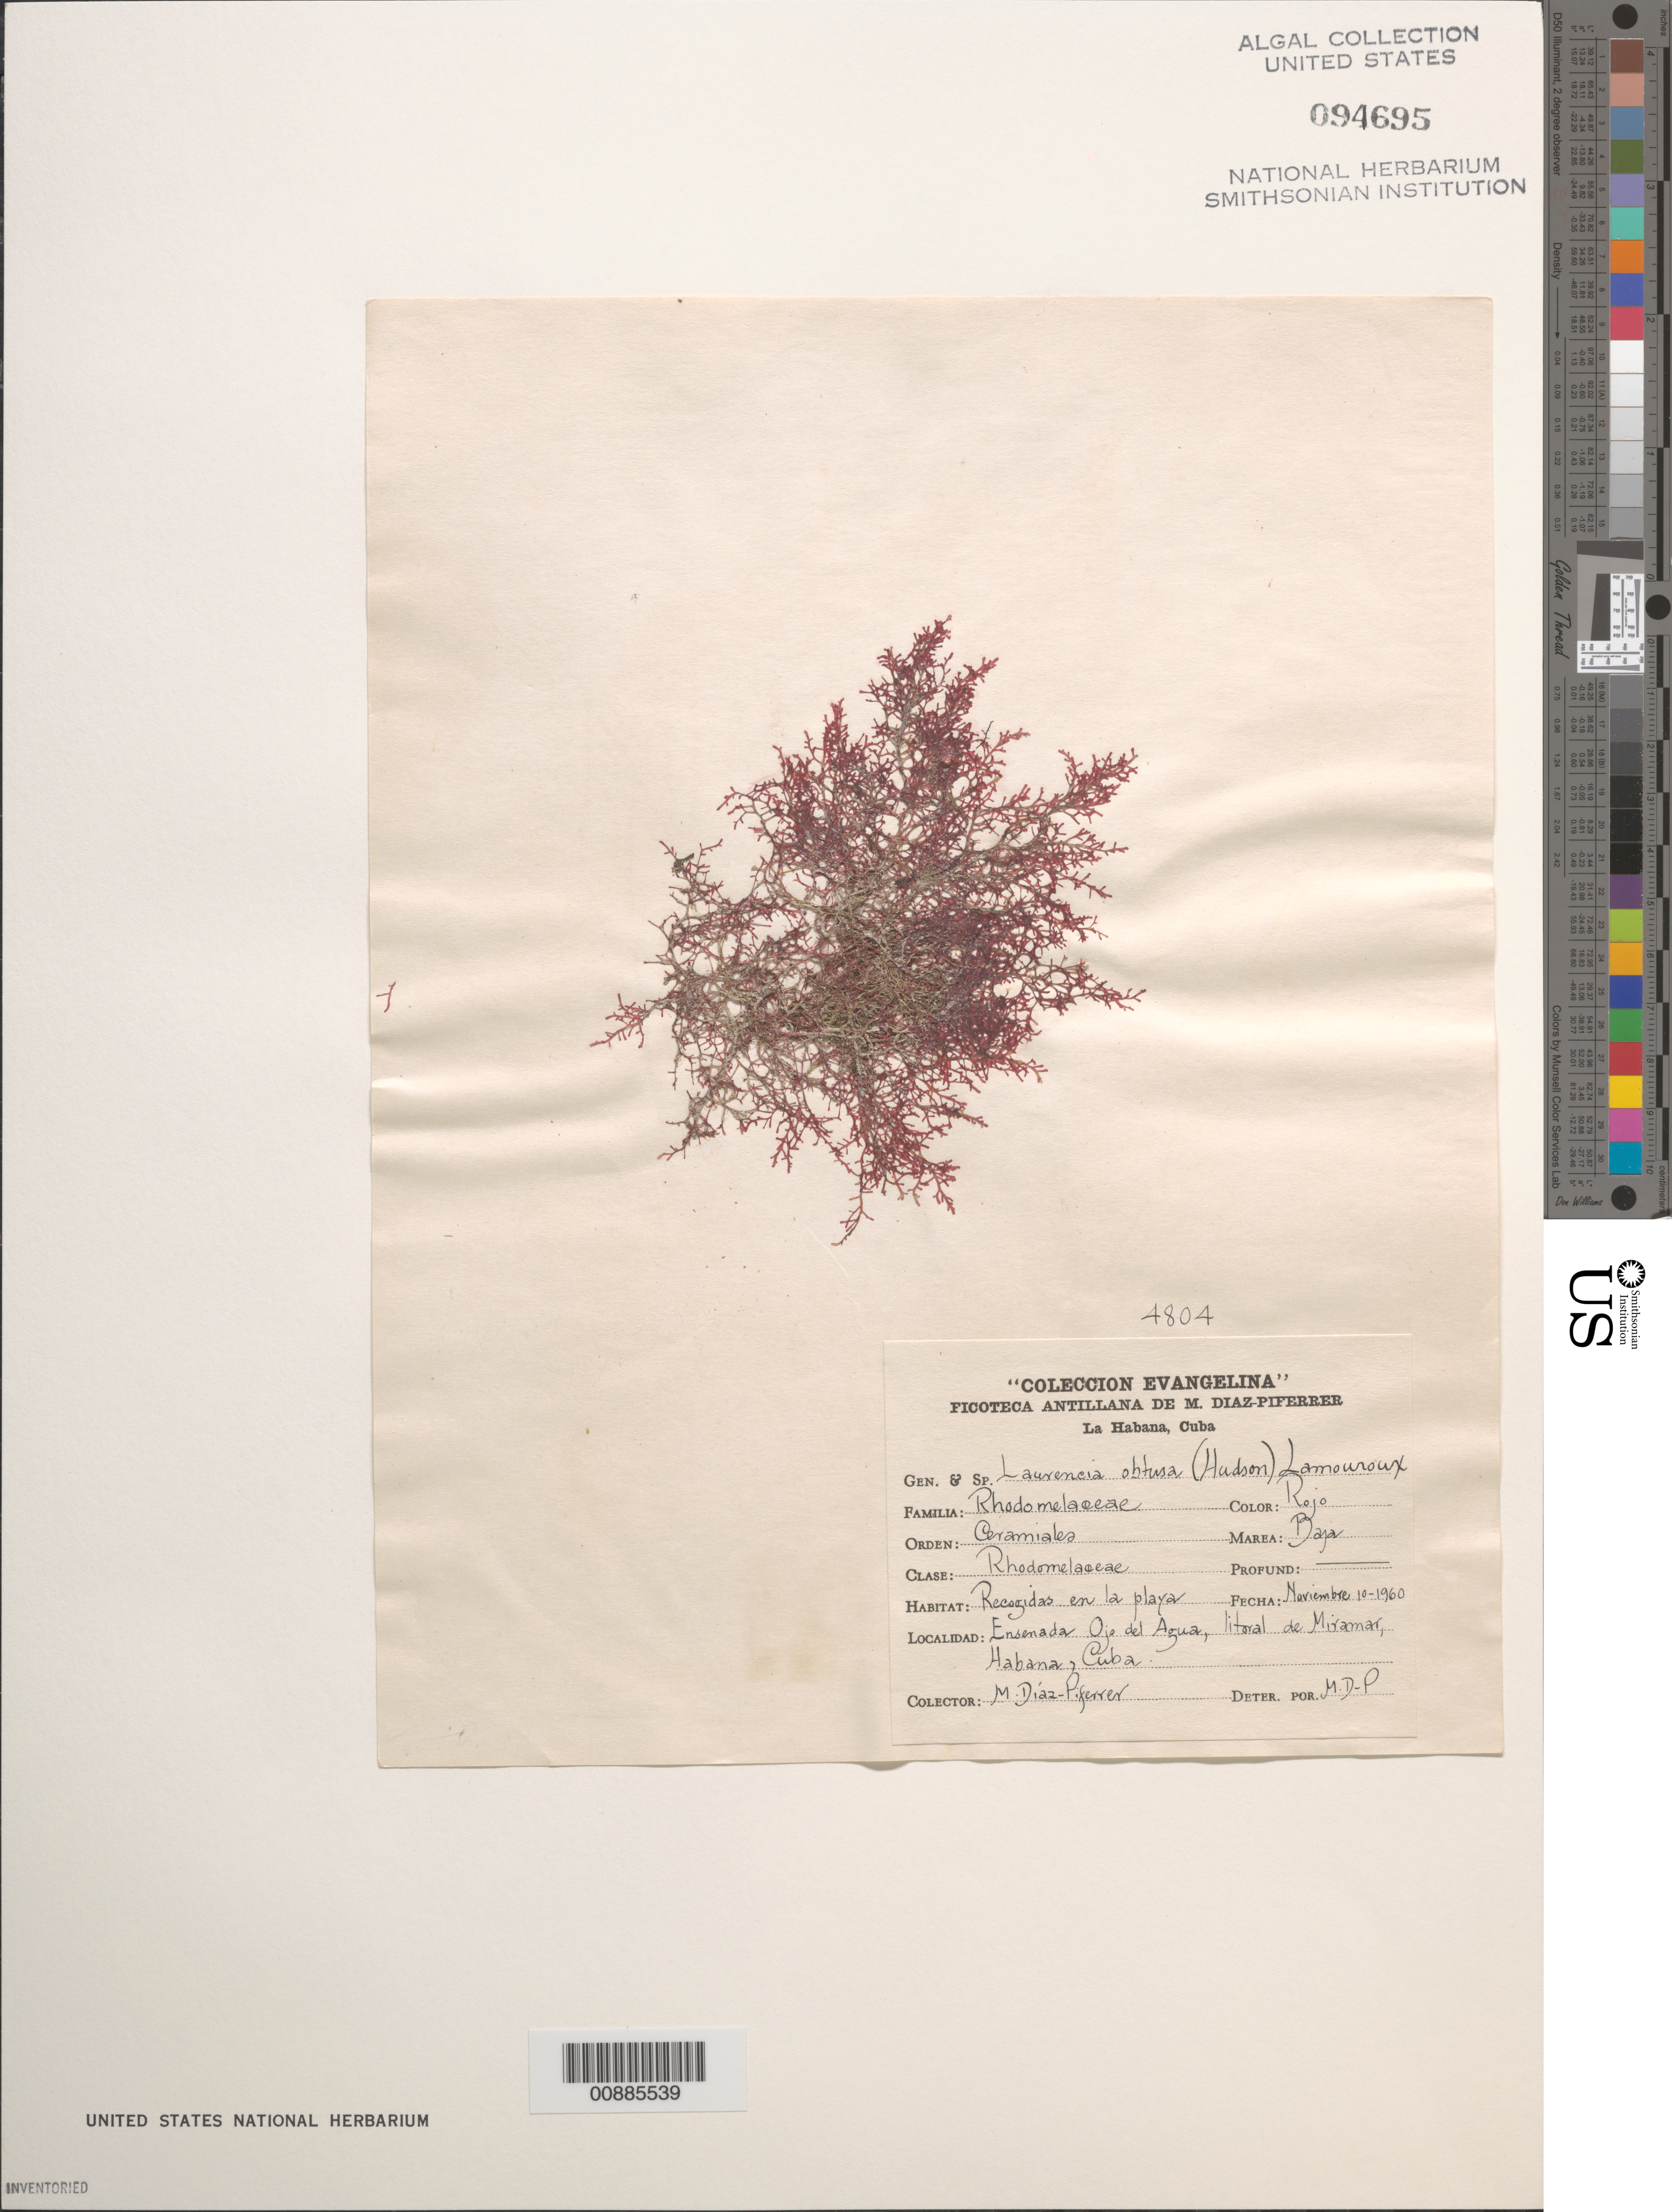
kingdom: Plantae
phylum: Rhodophyta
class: Florideophyceae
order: Ceramiales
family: Rhodomelaceae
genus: Laurencia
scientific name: Laurencia obtusa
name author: (Huds.) J.V.Lamouroux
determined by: Diaz-Piferrer, M.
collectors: M. Diaz-Piferrer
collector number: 4804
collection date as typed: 10 Nov 1960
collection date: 1960-11-10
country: Cuba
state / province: La Habana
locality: Ensenada Ojo del Agua, Miramar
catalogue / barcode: US 94695